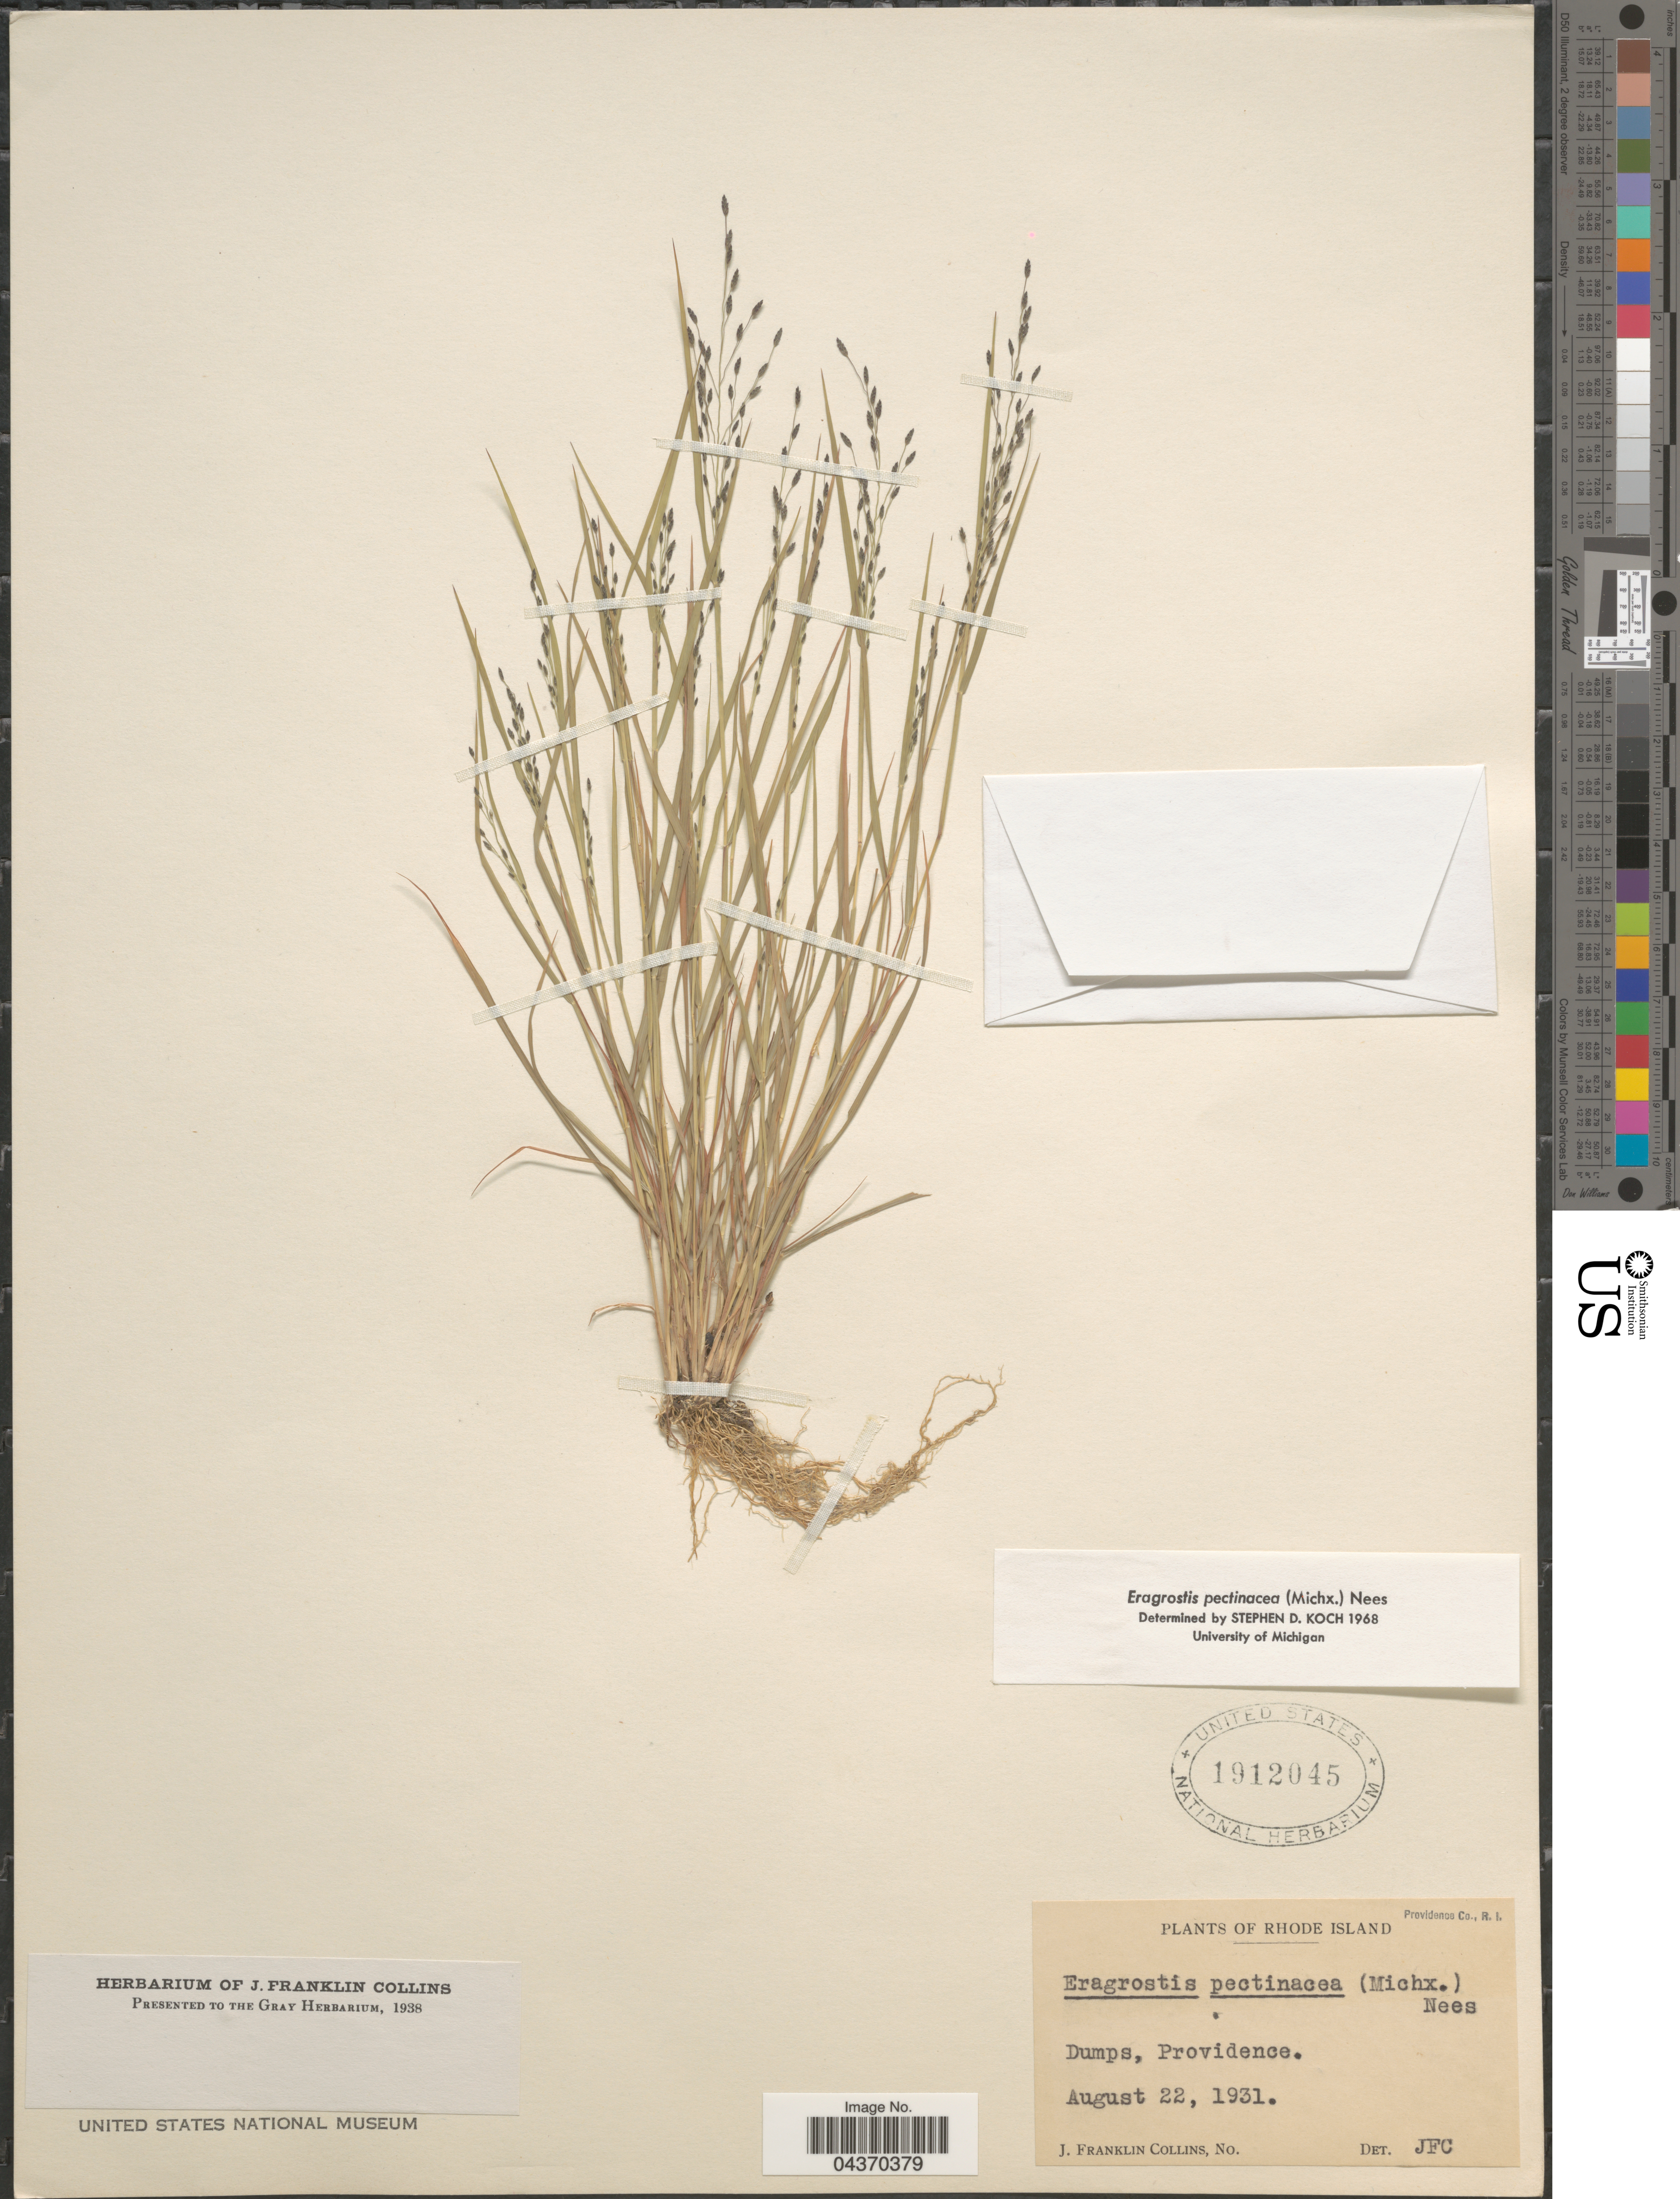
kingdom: Plantae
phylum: Tracheophyta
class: Liliopsida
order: Poales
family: Poaceae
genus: Eragrostis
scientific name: Eragrostis pectinacea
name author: (Michx.) Nees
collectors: J. Collins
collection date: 1931-08-22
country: United States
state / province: Rhode Island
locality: Providence Co. Dumps, Providence.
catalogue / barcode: US 1912045